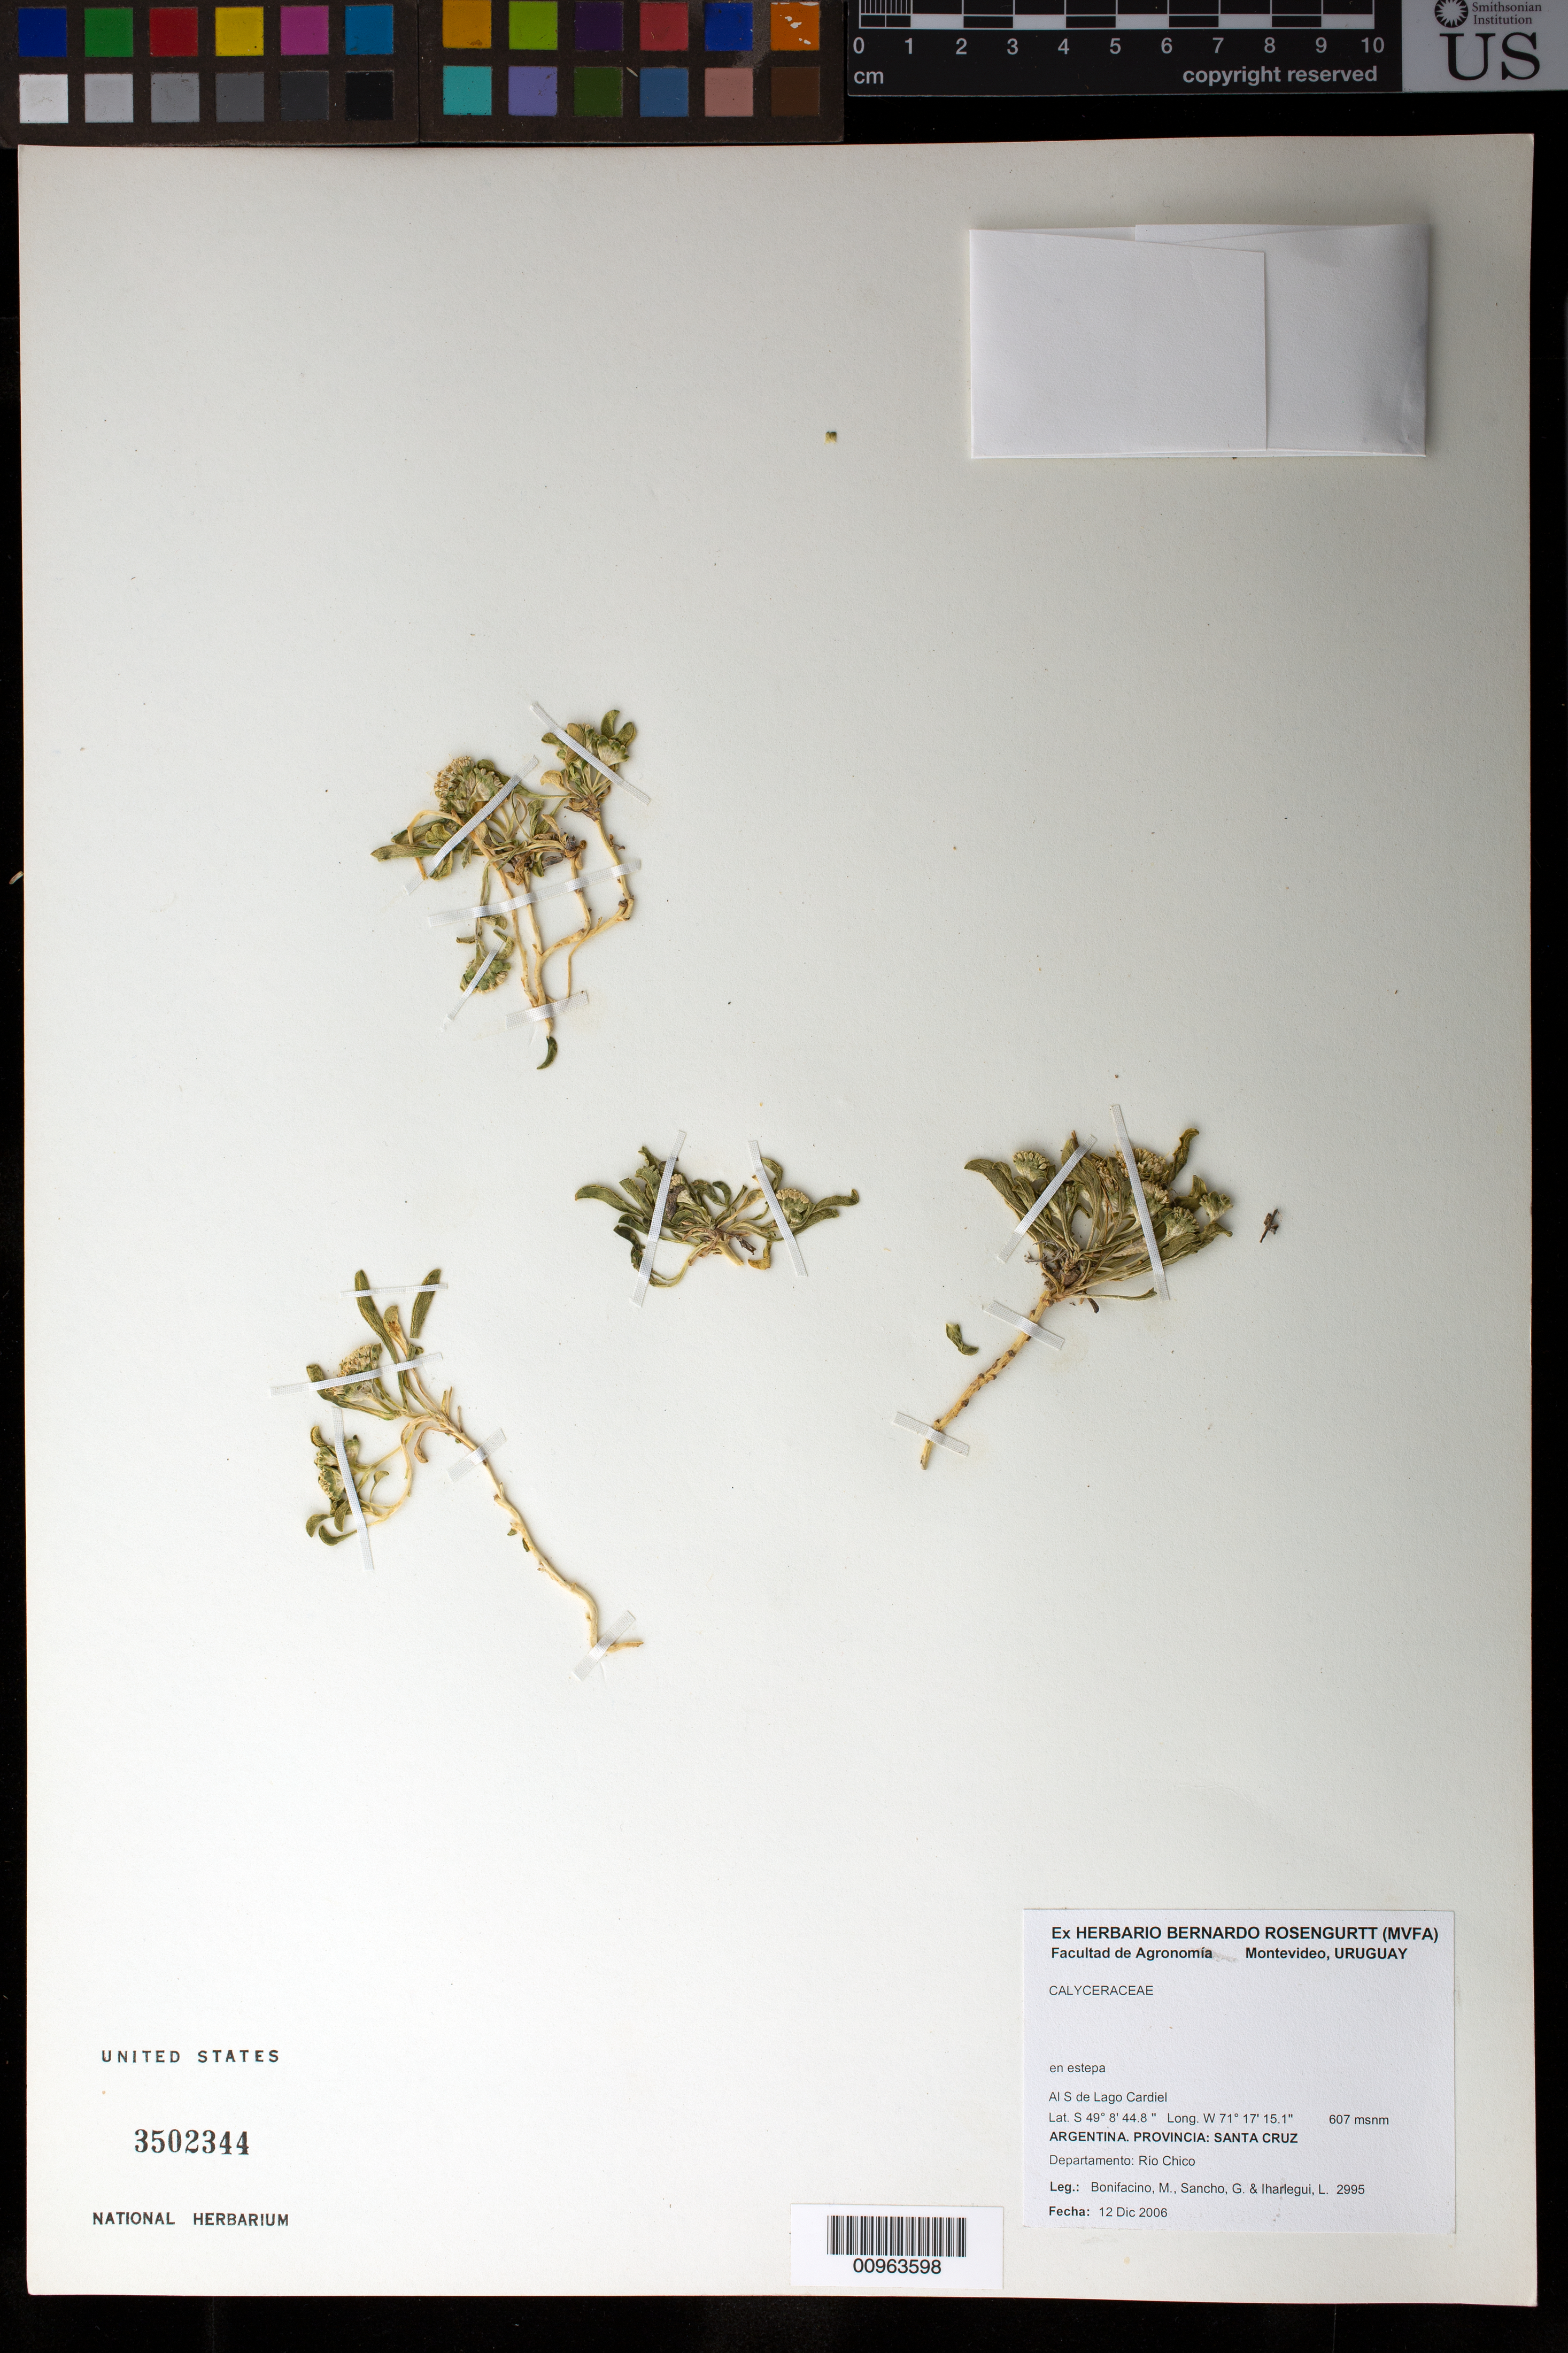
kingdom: Plantae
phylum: Tracheophyta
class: Magnoliopsida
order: Asterales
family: Calyceraceae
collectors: M. Bonifacino, G. Sancho & L. Iharlegui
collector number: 2995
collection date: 2006-12-12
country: Argentina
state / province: Santa Cruz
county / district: Rio Chico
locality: Al S de Lago Cardiel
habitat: En estepa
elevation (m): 607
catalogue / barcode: US 3502344